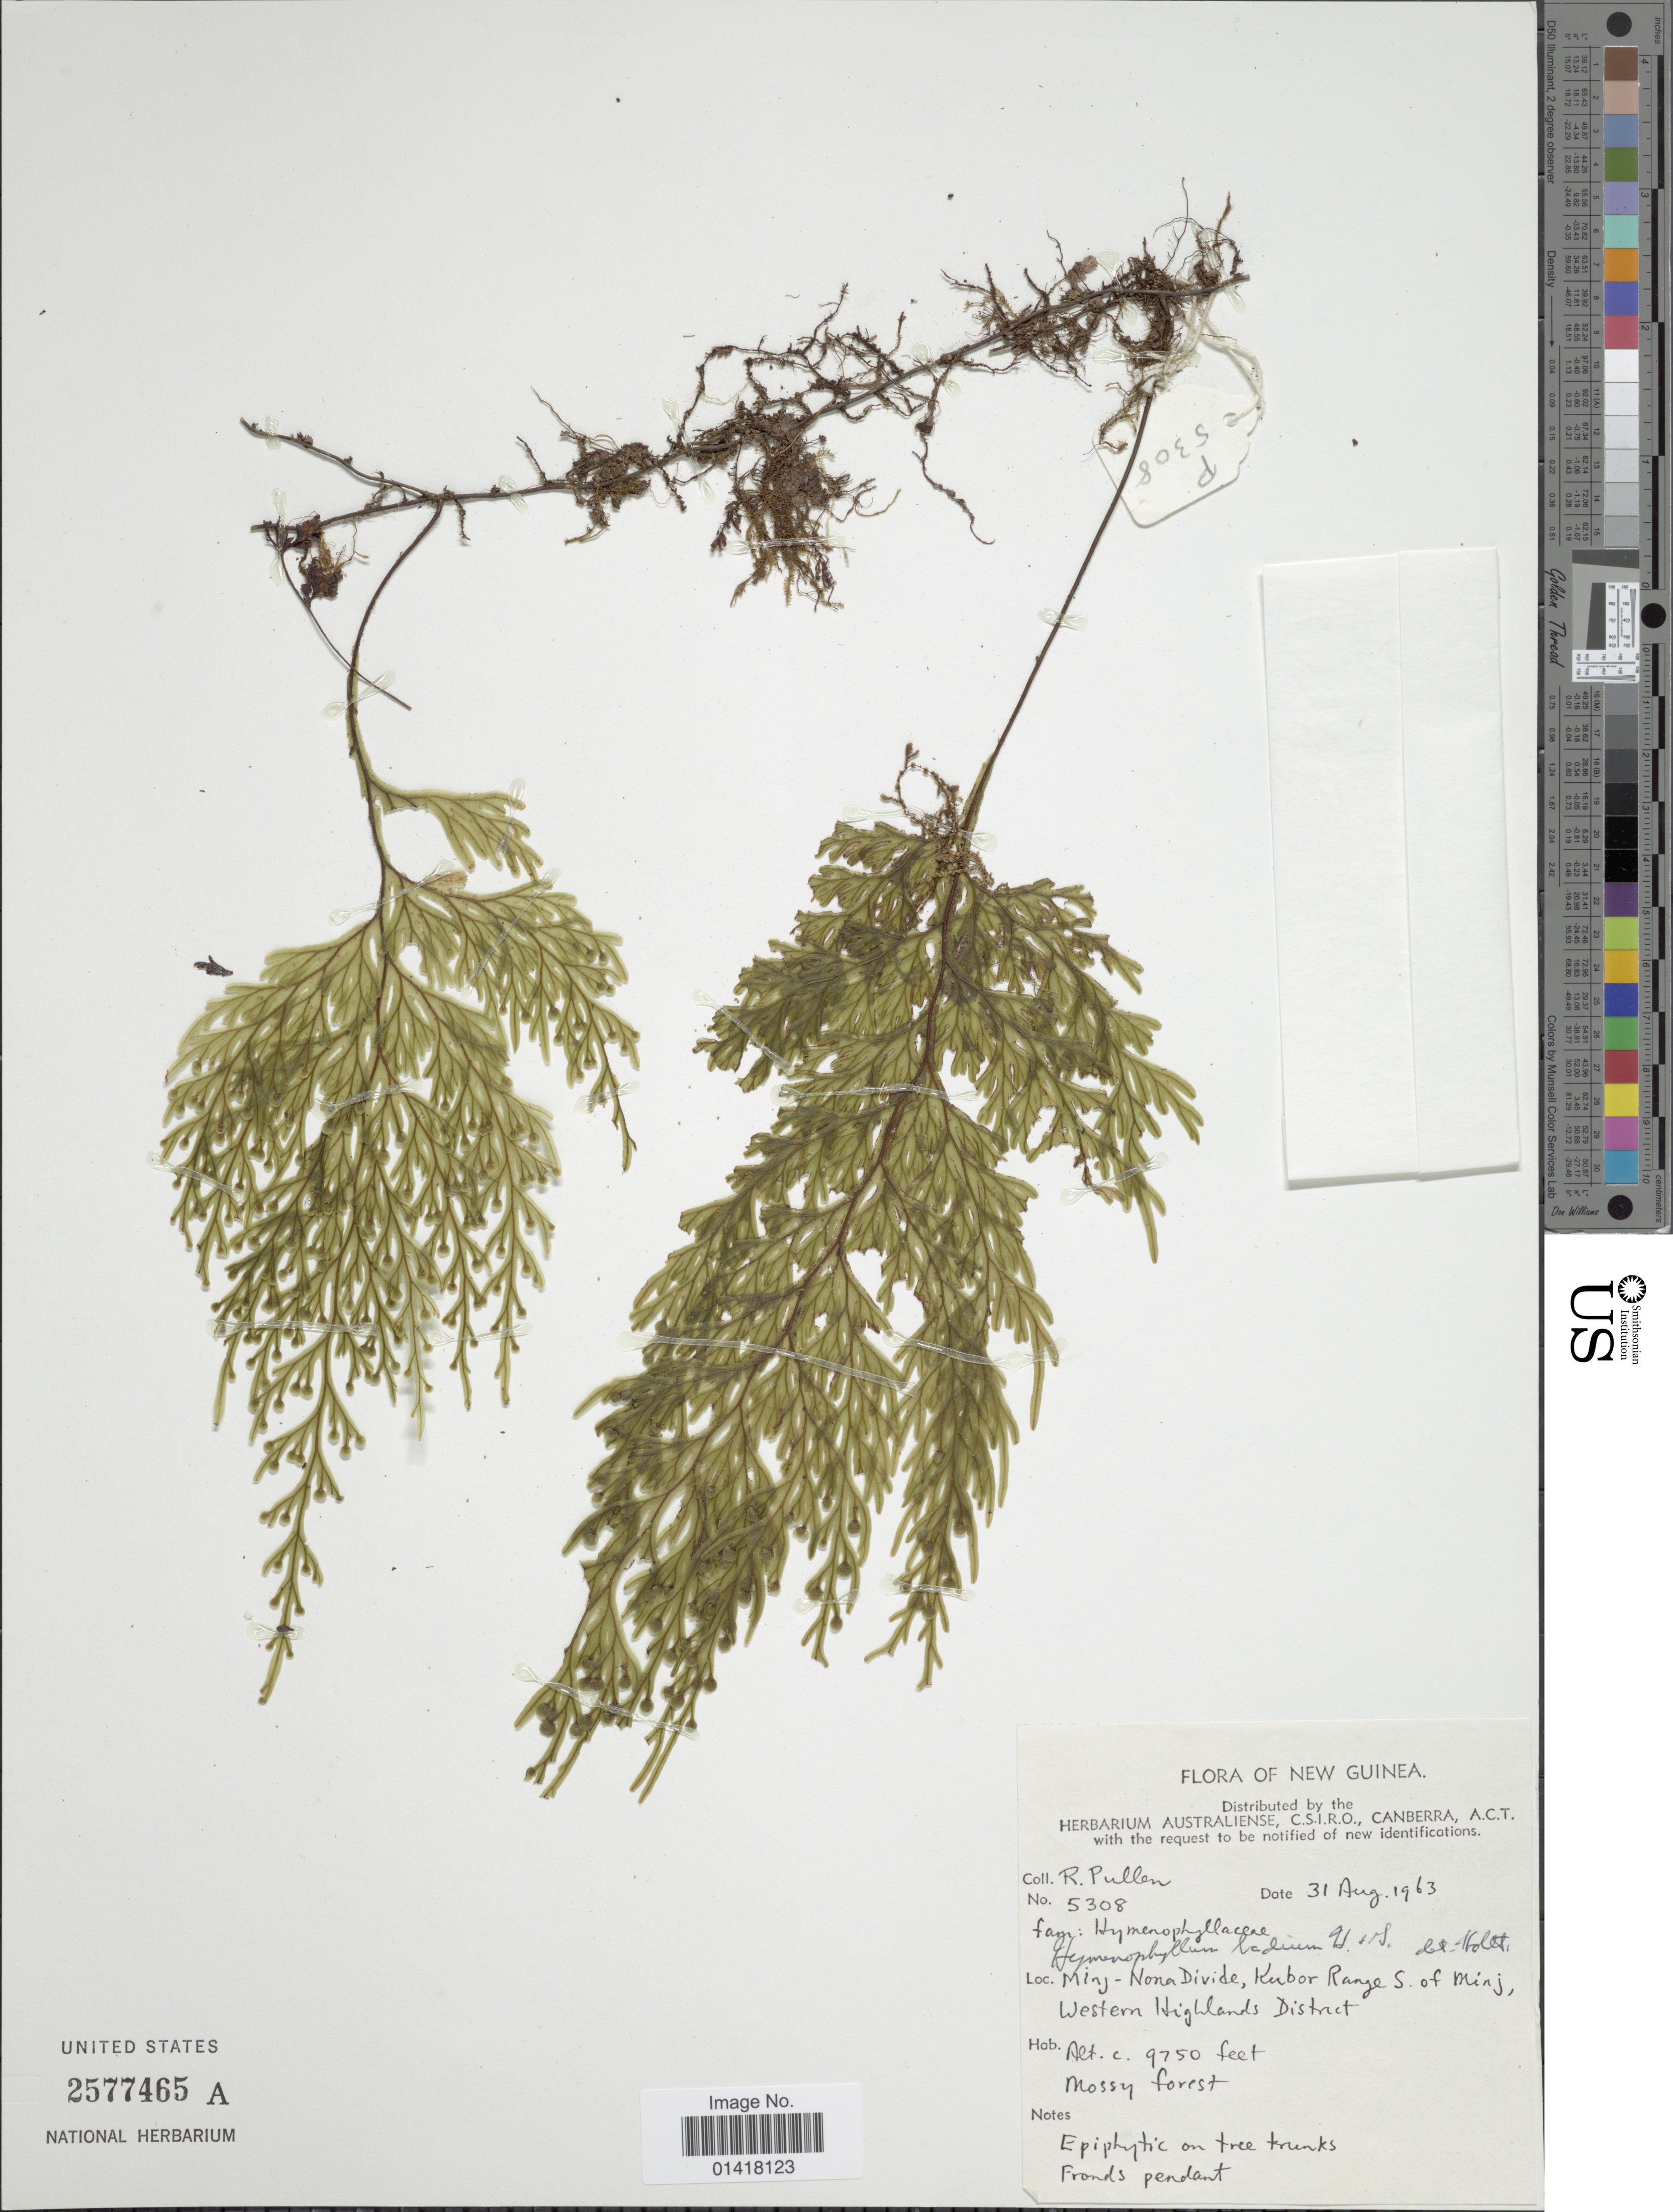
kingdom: Plantae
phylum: Tracheophyta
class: Polypodiopsida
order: Hymenophyllales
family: Hymenophyllaceae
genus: Hymenophyllum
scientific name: Hymenophyllum badium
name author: Hook. & Grev.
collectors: R. Pullen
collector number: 5308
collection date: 1963-08-31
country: Papua New Guinea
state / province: Western Highlands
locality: New Guinea. Minj-Nona Divide, Kubor Range S. of Minj, Western Highlands District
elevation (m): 2972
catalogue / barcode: US 2577465A